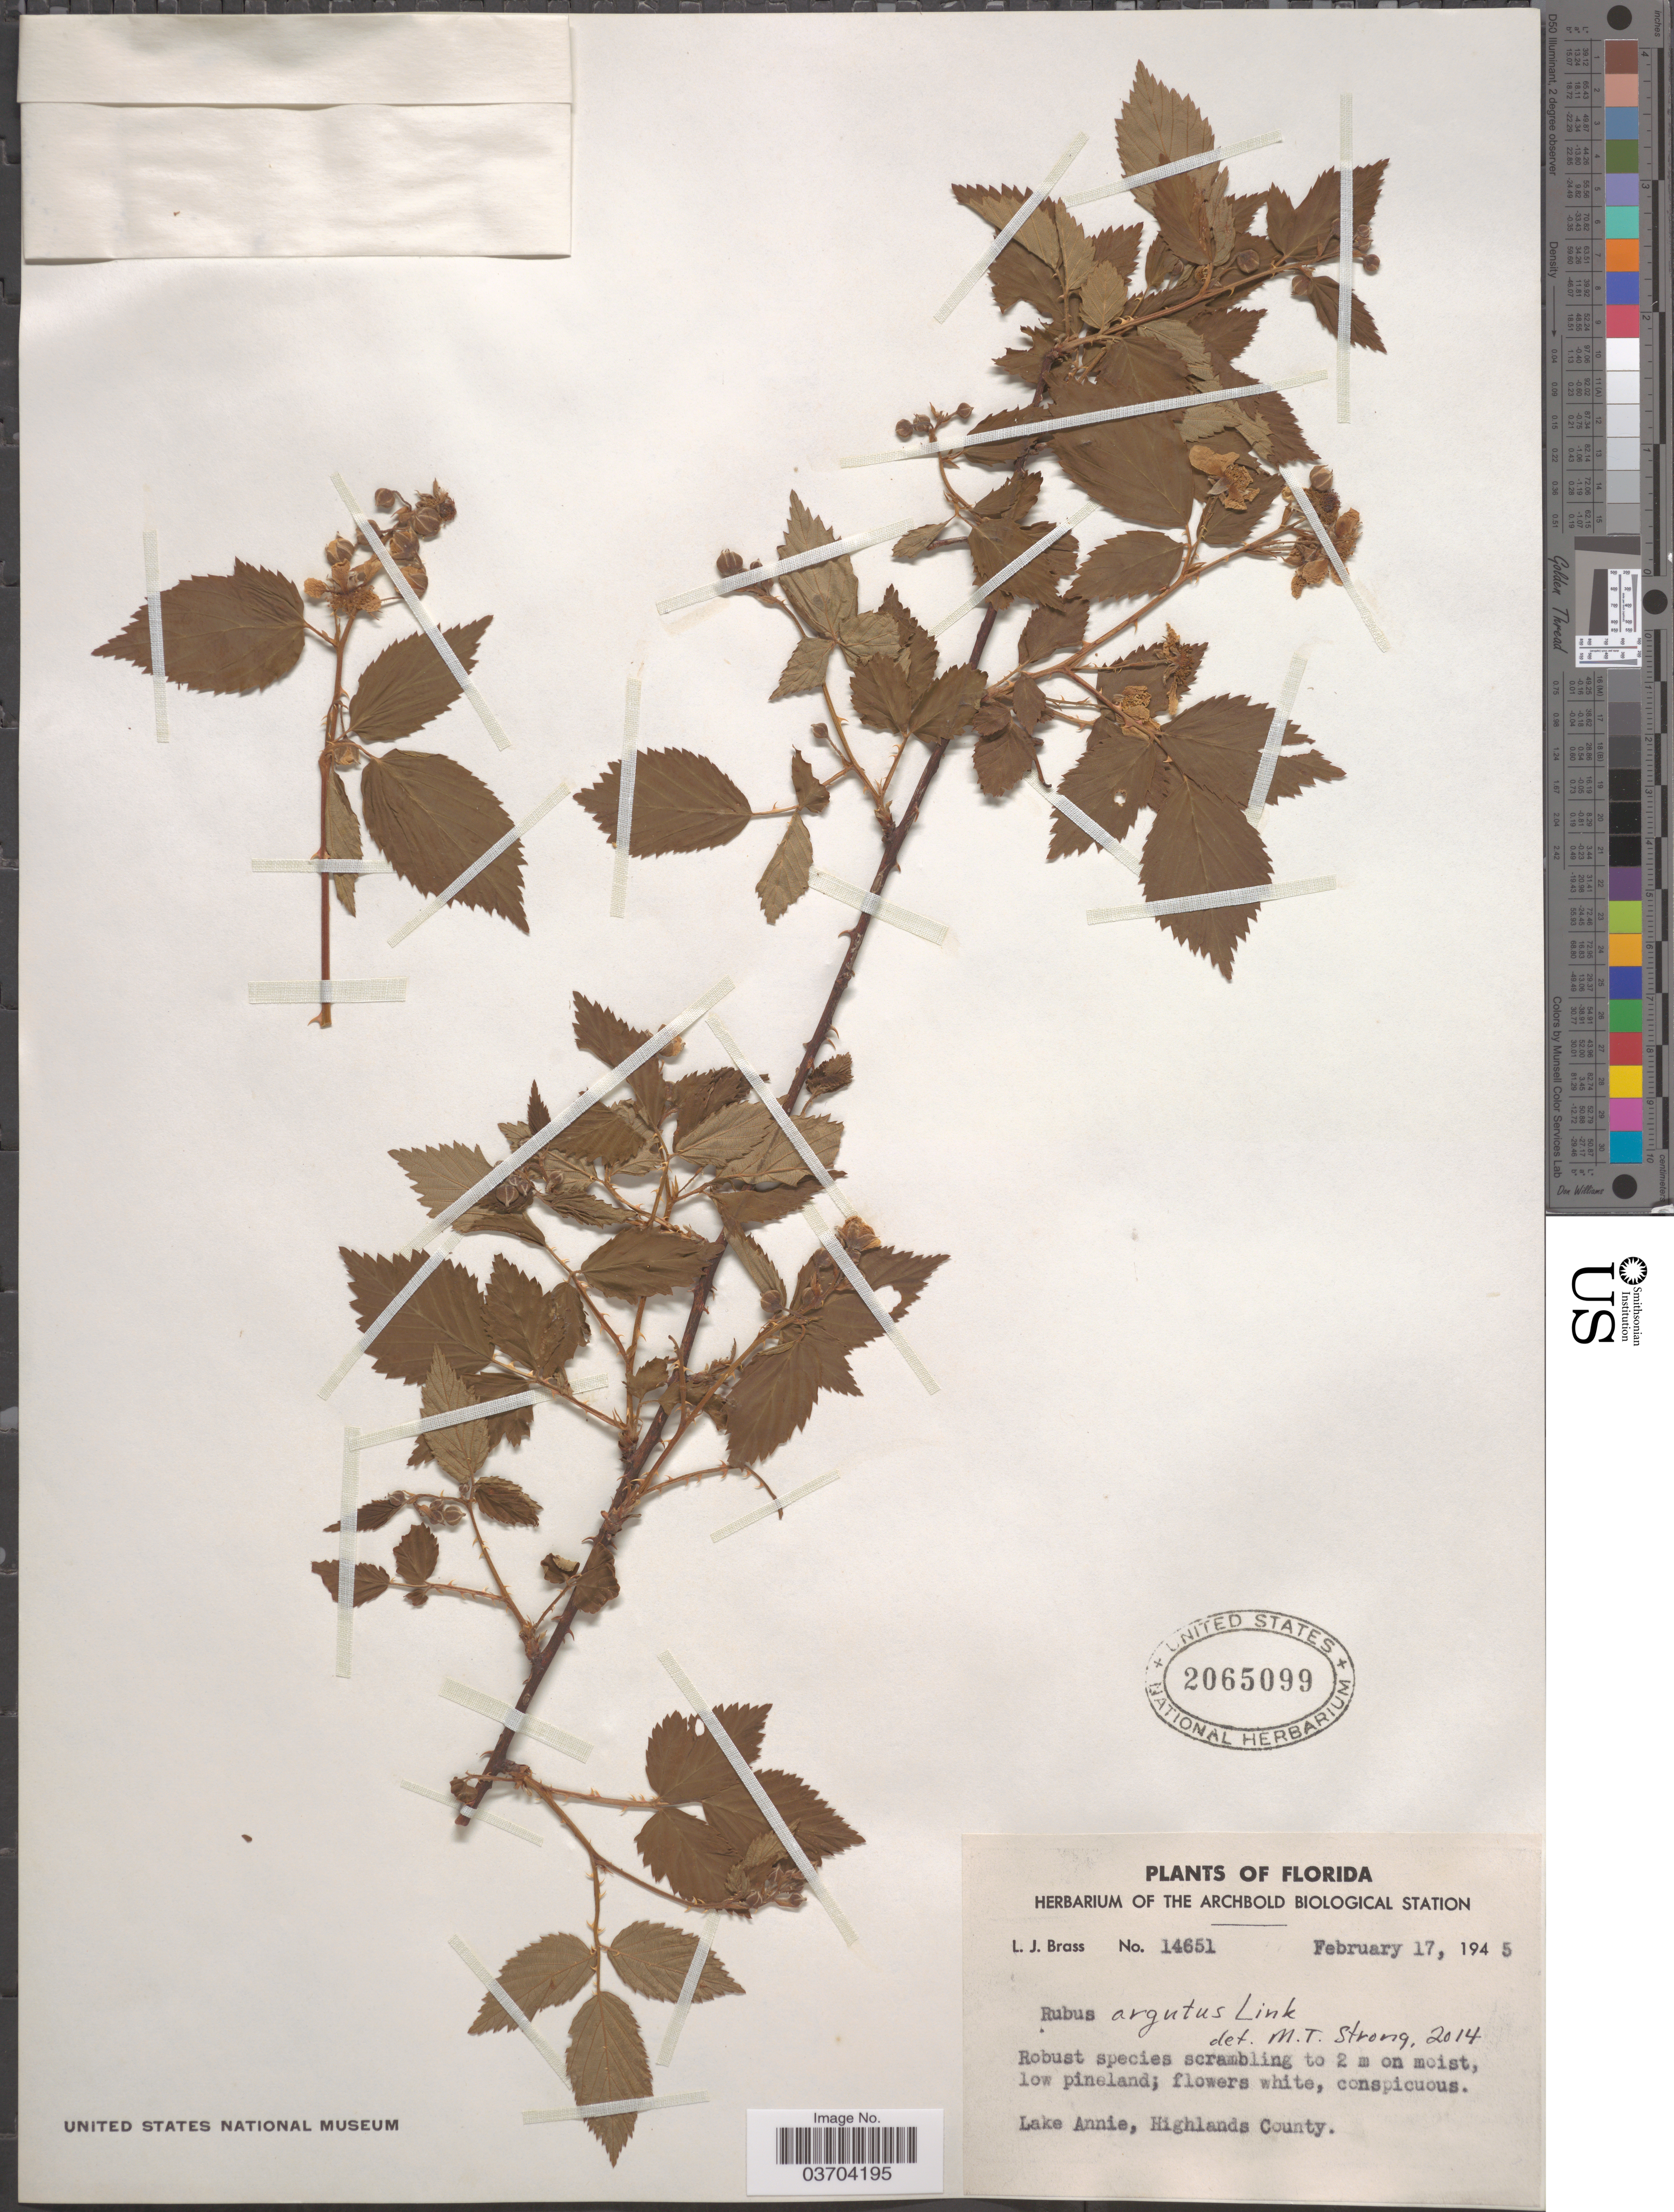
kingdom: Plantae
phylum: Tracheophyta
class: Magnoliopsida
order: Rosales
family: Rosaceae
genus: Rubus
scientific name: Rubus argutus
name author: Link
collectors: L. J. Brass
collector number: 14651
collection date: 1945-02-17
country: United States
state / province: Florida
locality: Lake Annie, Highlands County.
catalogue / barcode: US 2065099